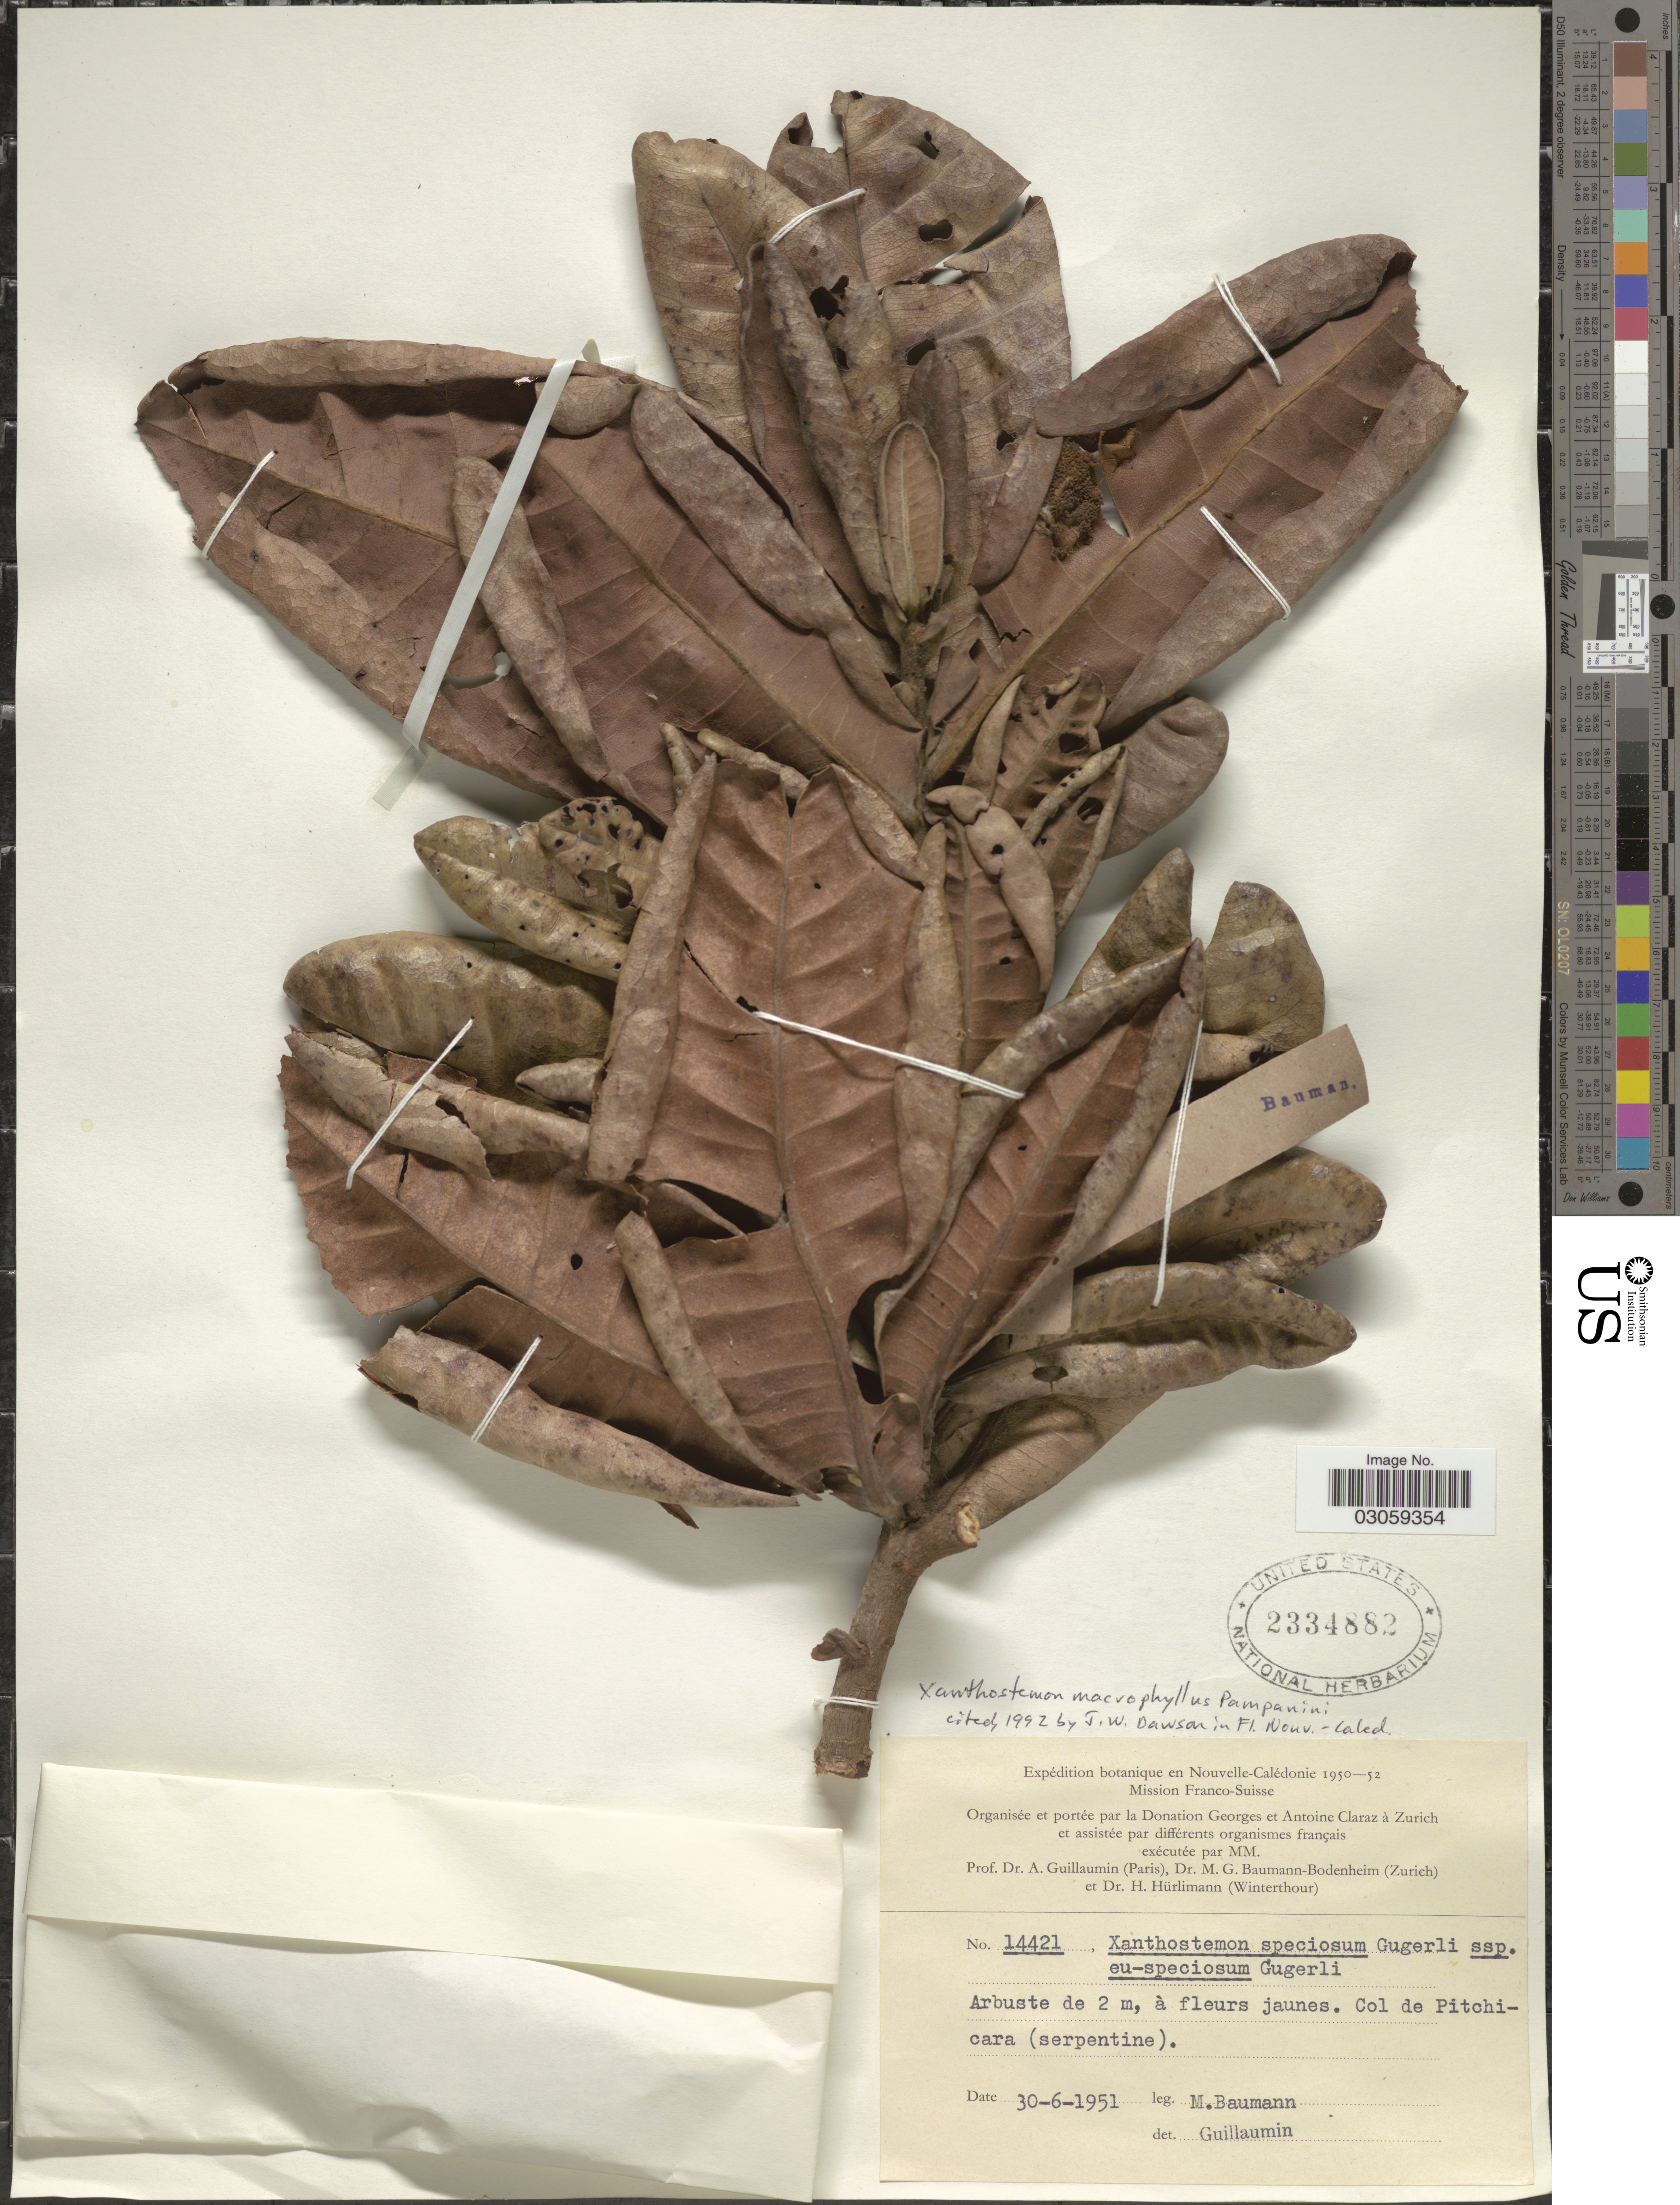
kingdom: Plantae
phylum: Tracheophyta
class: Magnoliopsida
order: Myrtales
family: Myrtaceae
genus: Xanthostemon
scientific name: Xanthostemon macrophyllus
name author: Pamp.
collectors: M. Baumann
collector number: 14421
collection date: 1951-06-30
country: New Caledonia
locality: En Nouvelle-Calédonie. Col de Pitchicara (serpentine).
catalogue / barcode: US 2334882